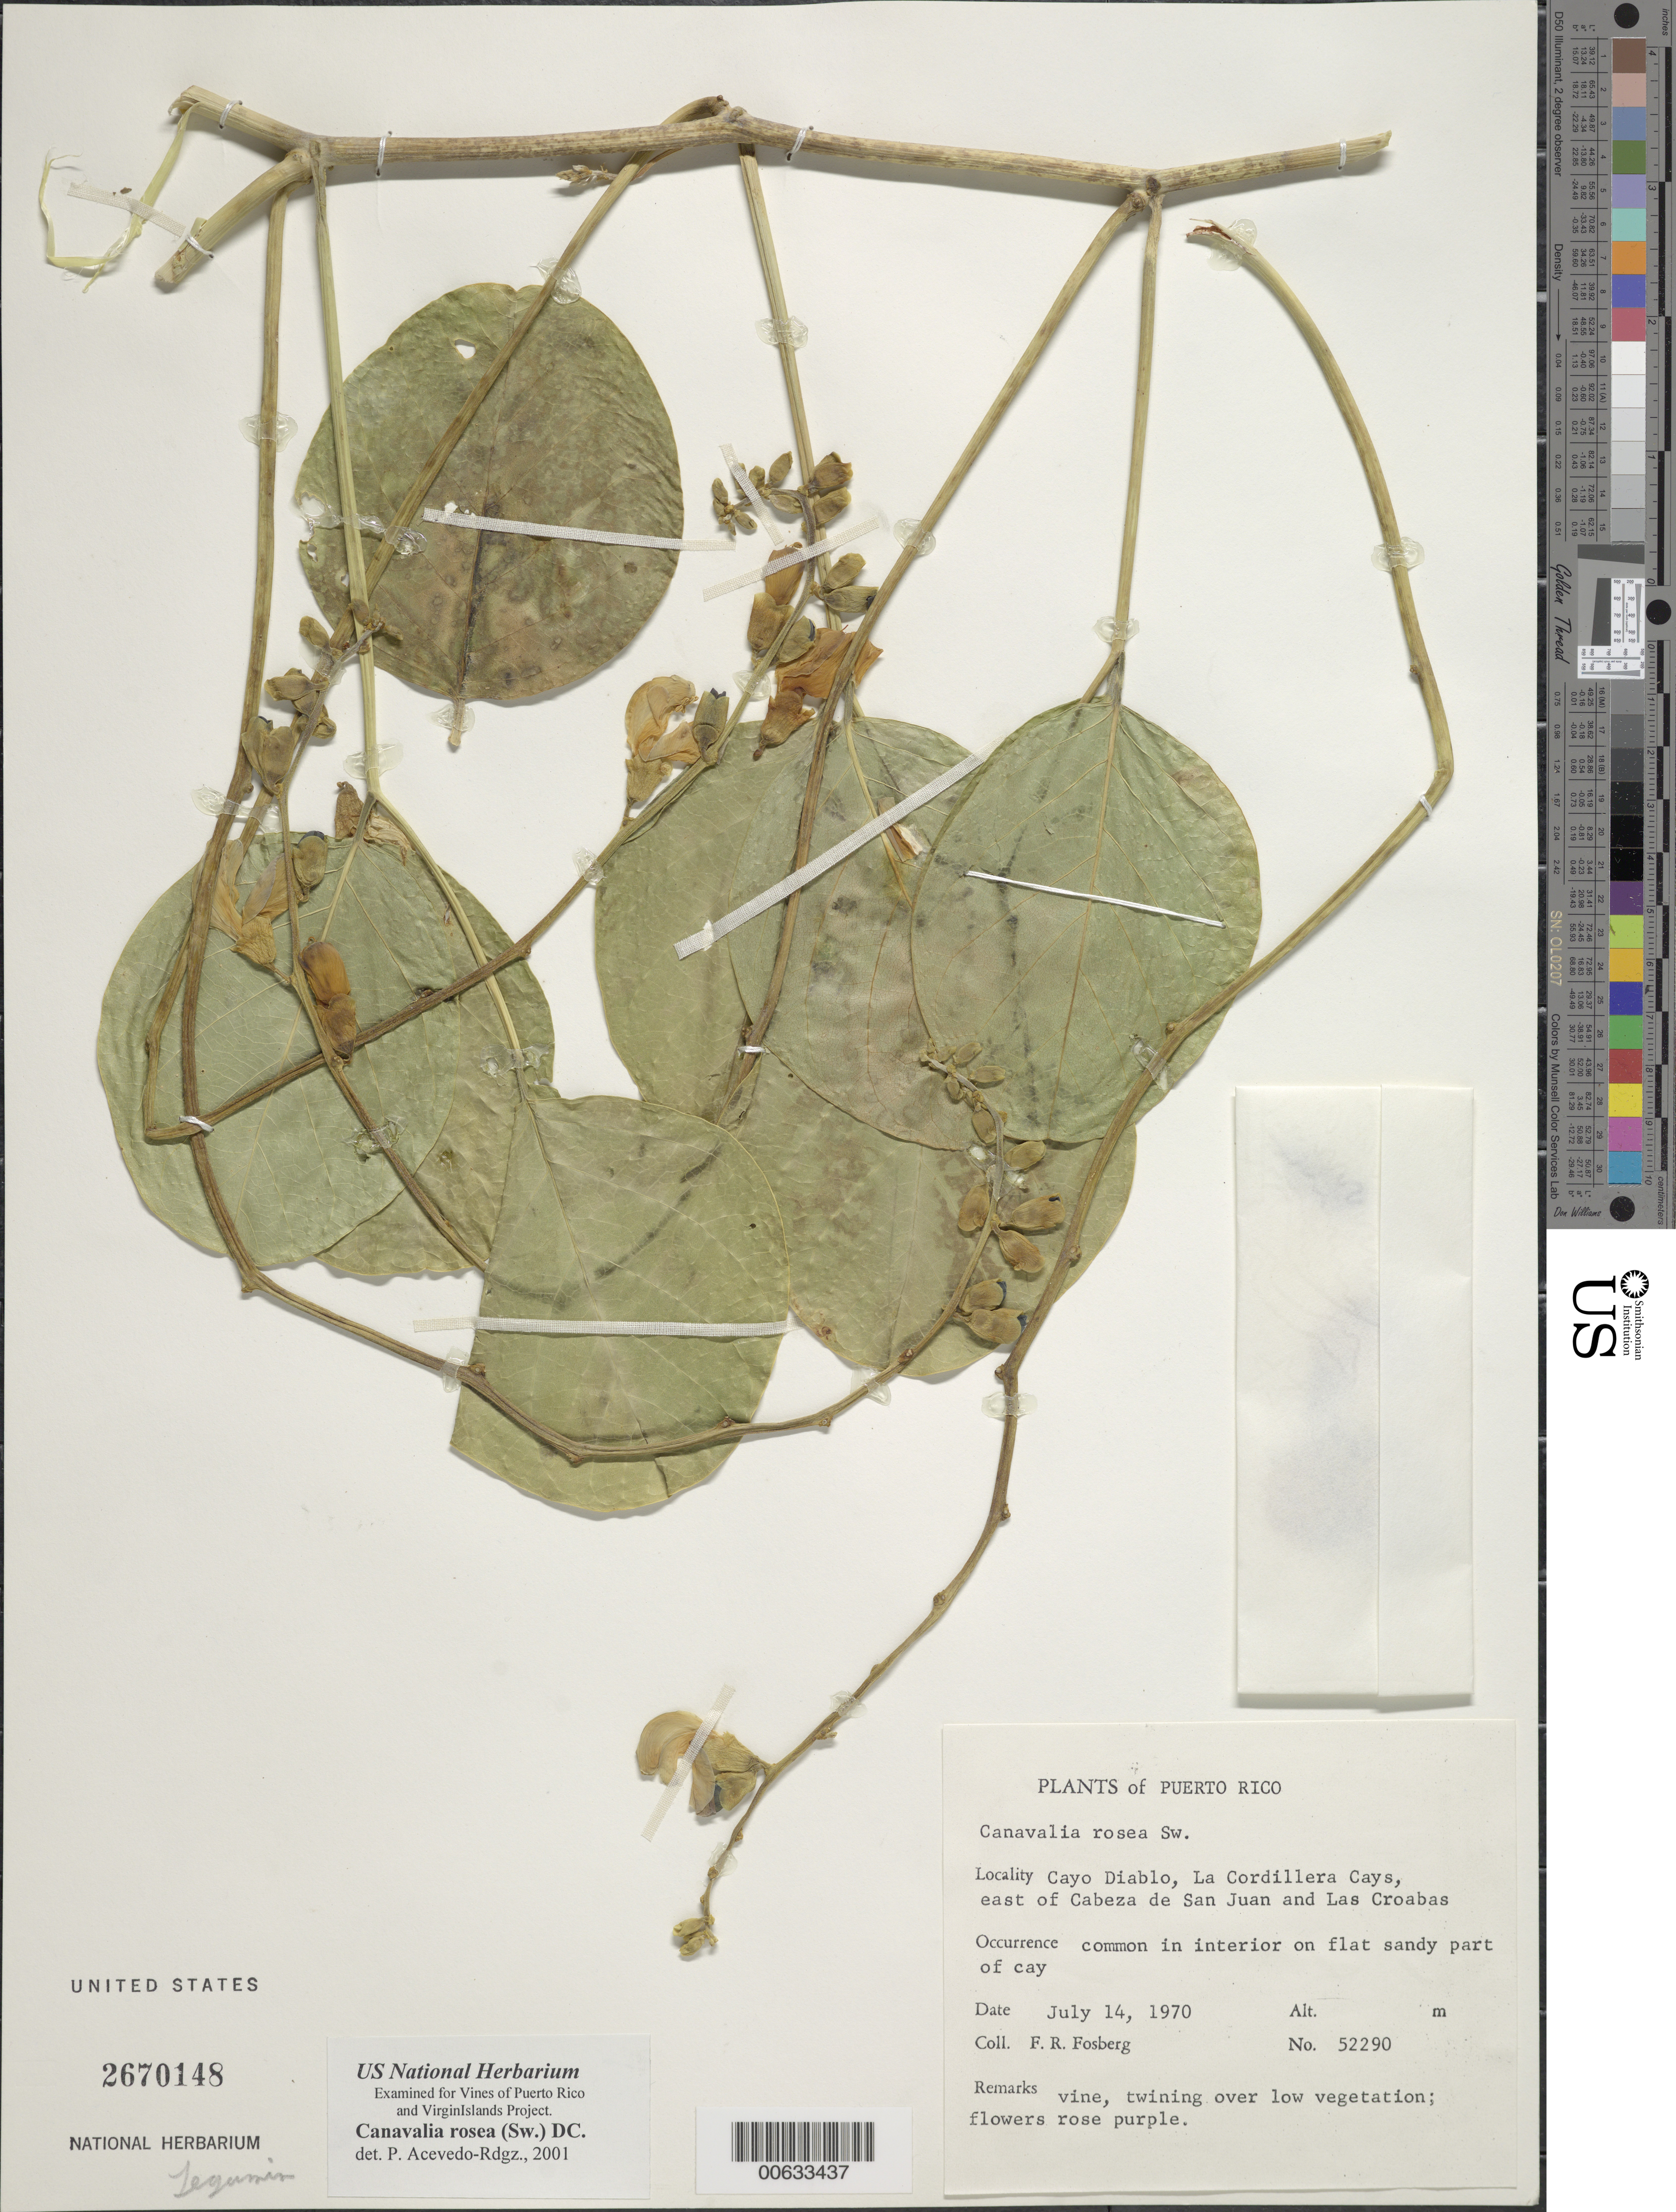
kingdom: Plantae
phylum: Tracheophyta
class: Magnoliopsida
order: Fabales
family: Fabaceae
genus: Canavalia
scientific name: Canavalia rosea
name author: (Sw.) DC.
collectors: F. R. Fosberg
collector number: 52290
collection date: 1970-07-14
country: Puerto Rico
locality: Cayo Diablo, La Cordillera Cays, east of Cabeza de San Juan and Las Croabas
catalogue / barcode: US 2670148